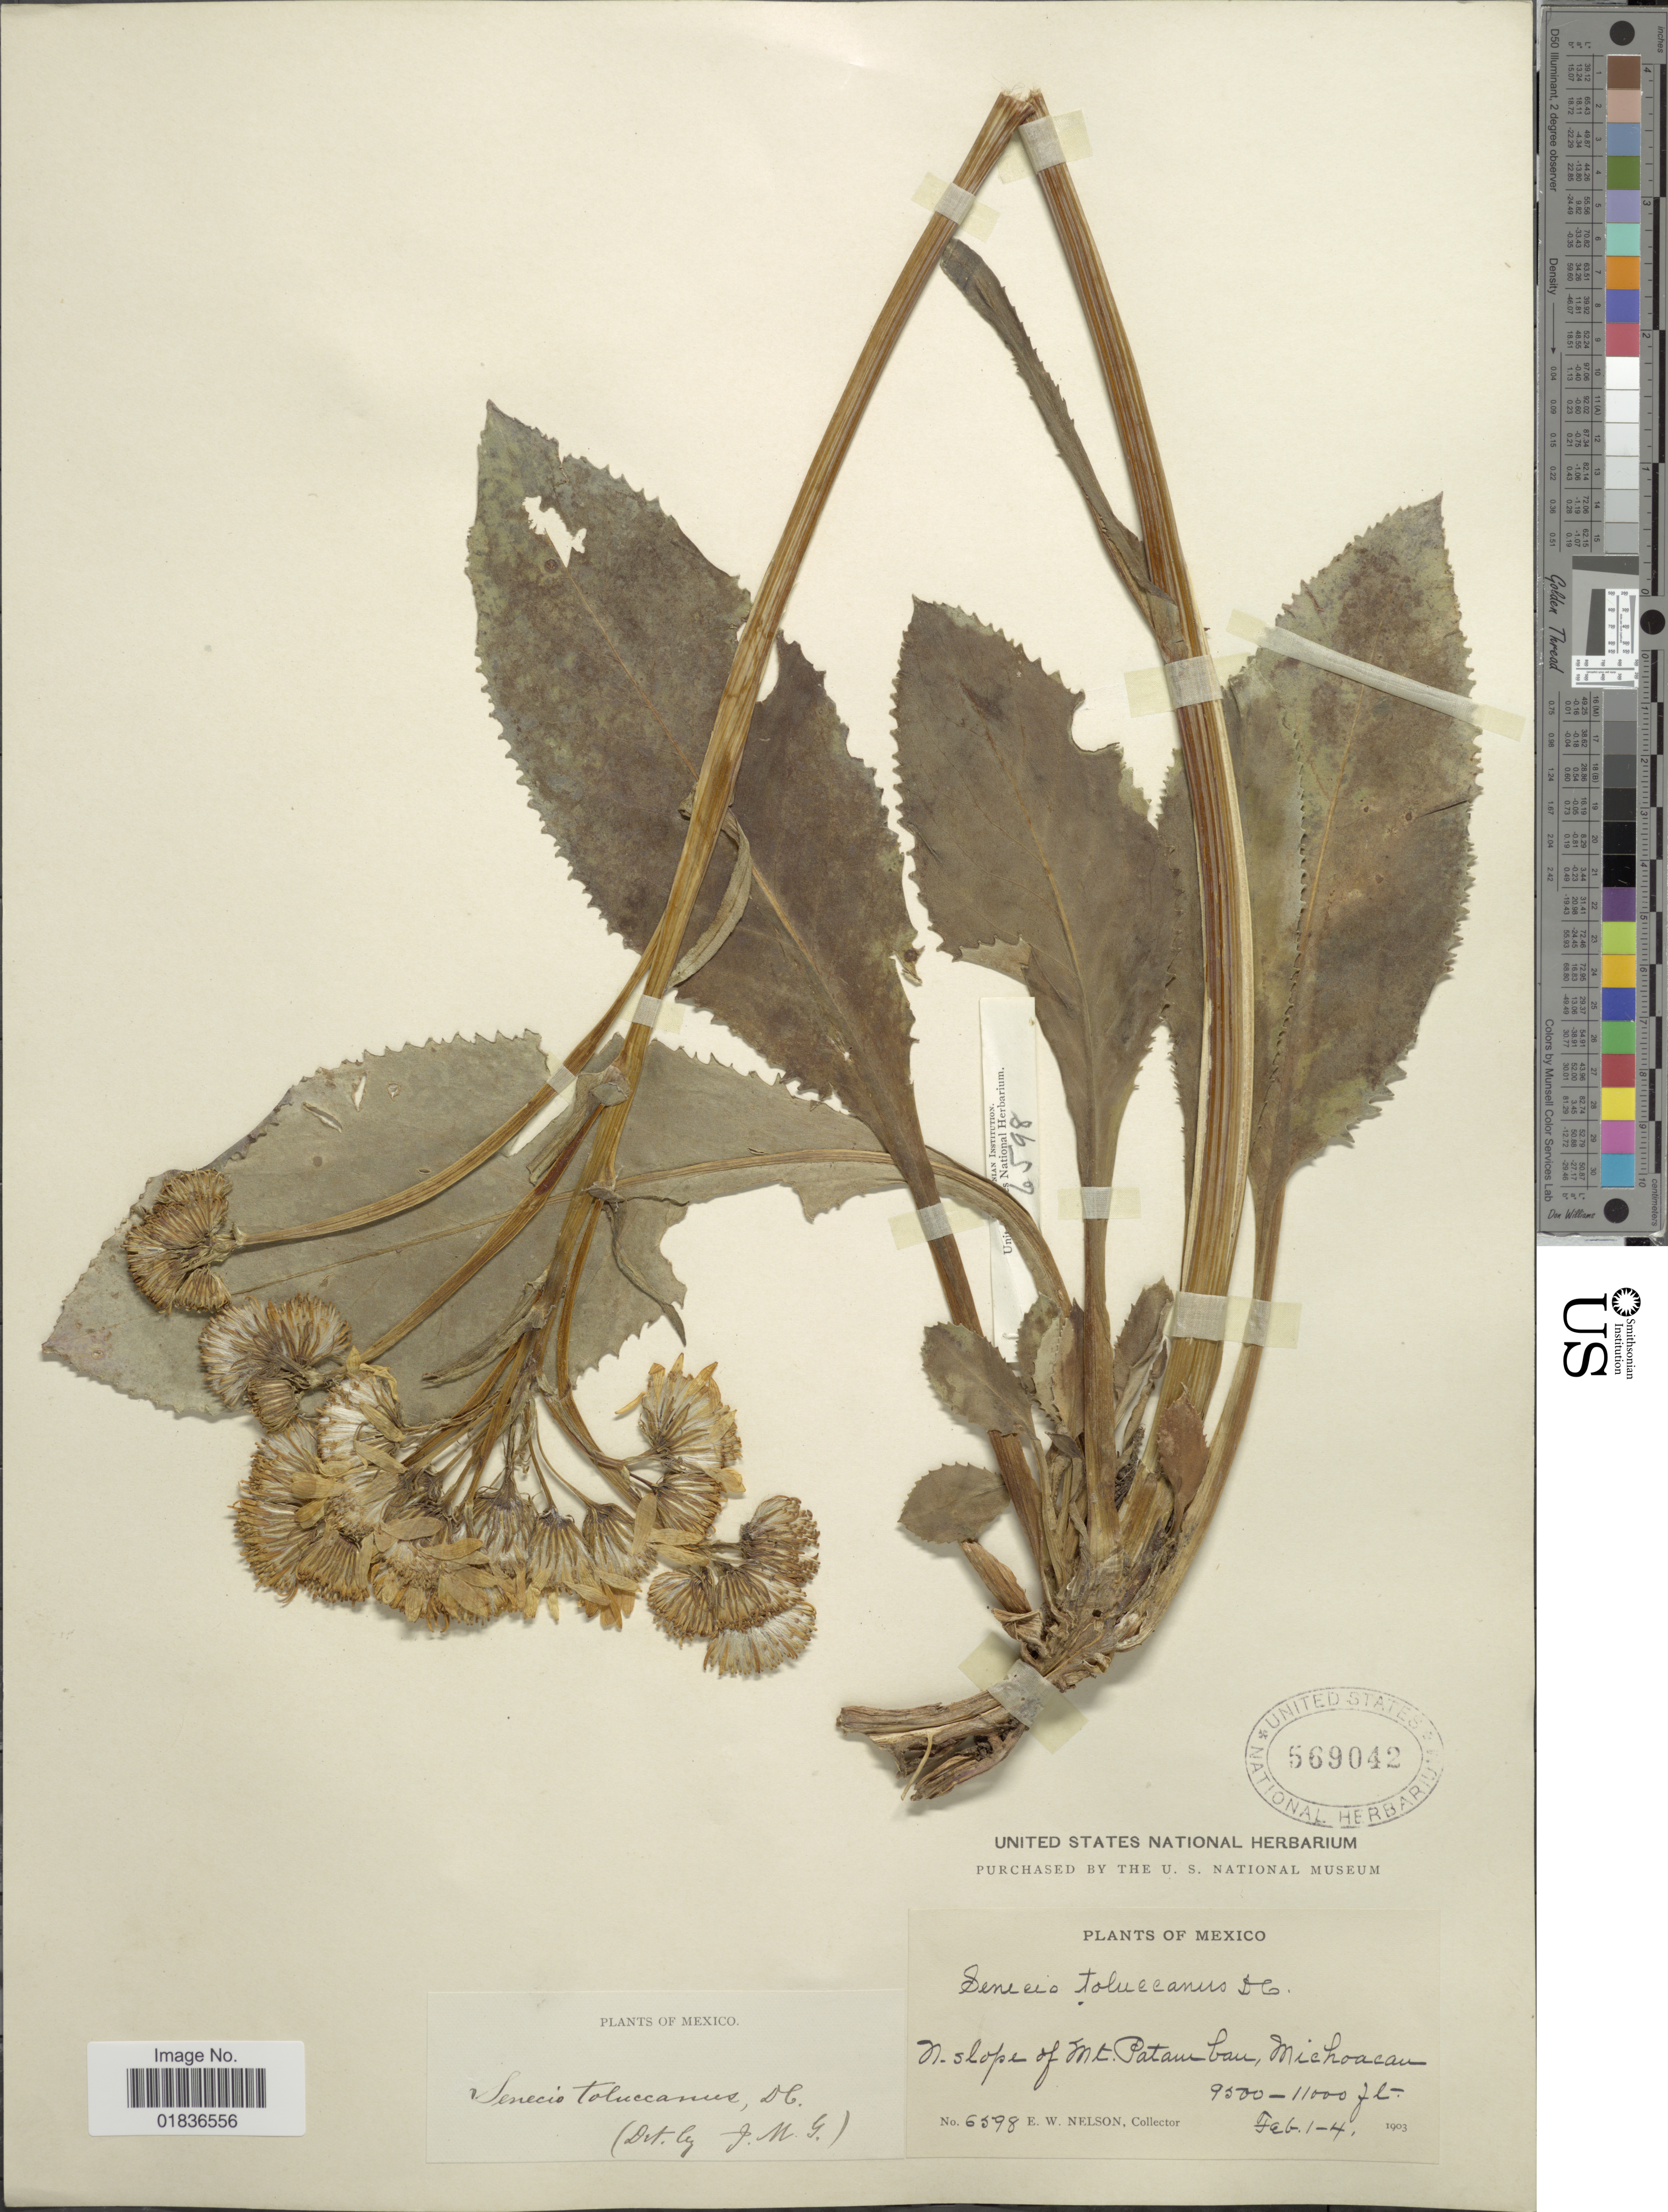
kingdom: Plantae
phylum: Tracheophyta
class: Magnoliopsida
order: Asterales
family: Asteraceae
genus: Senecio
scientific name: Senecio toluccanus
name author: DC.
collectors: E. W. Nelson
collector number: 6598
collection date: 1903-02-01/1903-02-04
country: Mexico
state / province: Michoacán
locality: N. slope of Mt. Patamban.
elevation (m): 2896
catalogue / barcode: US 569042